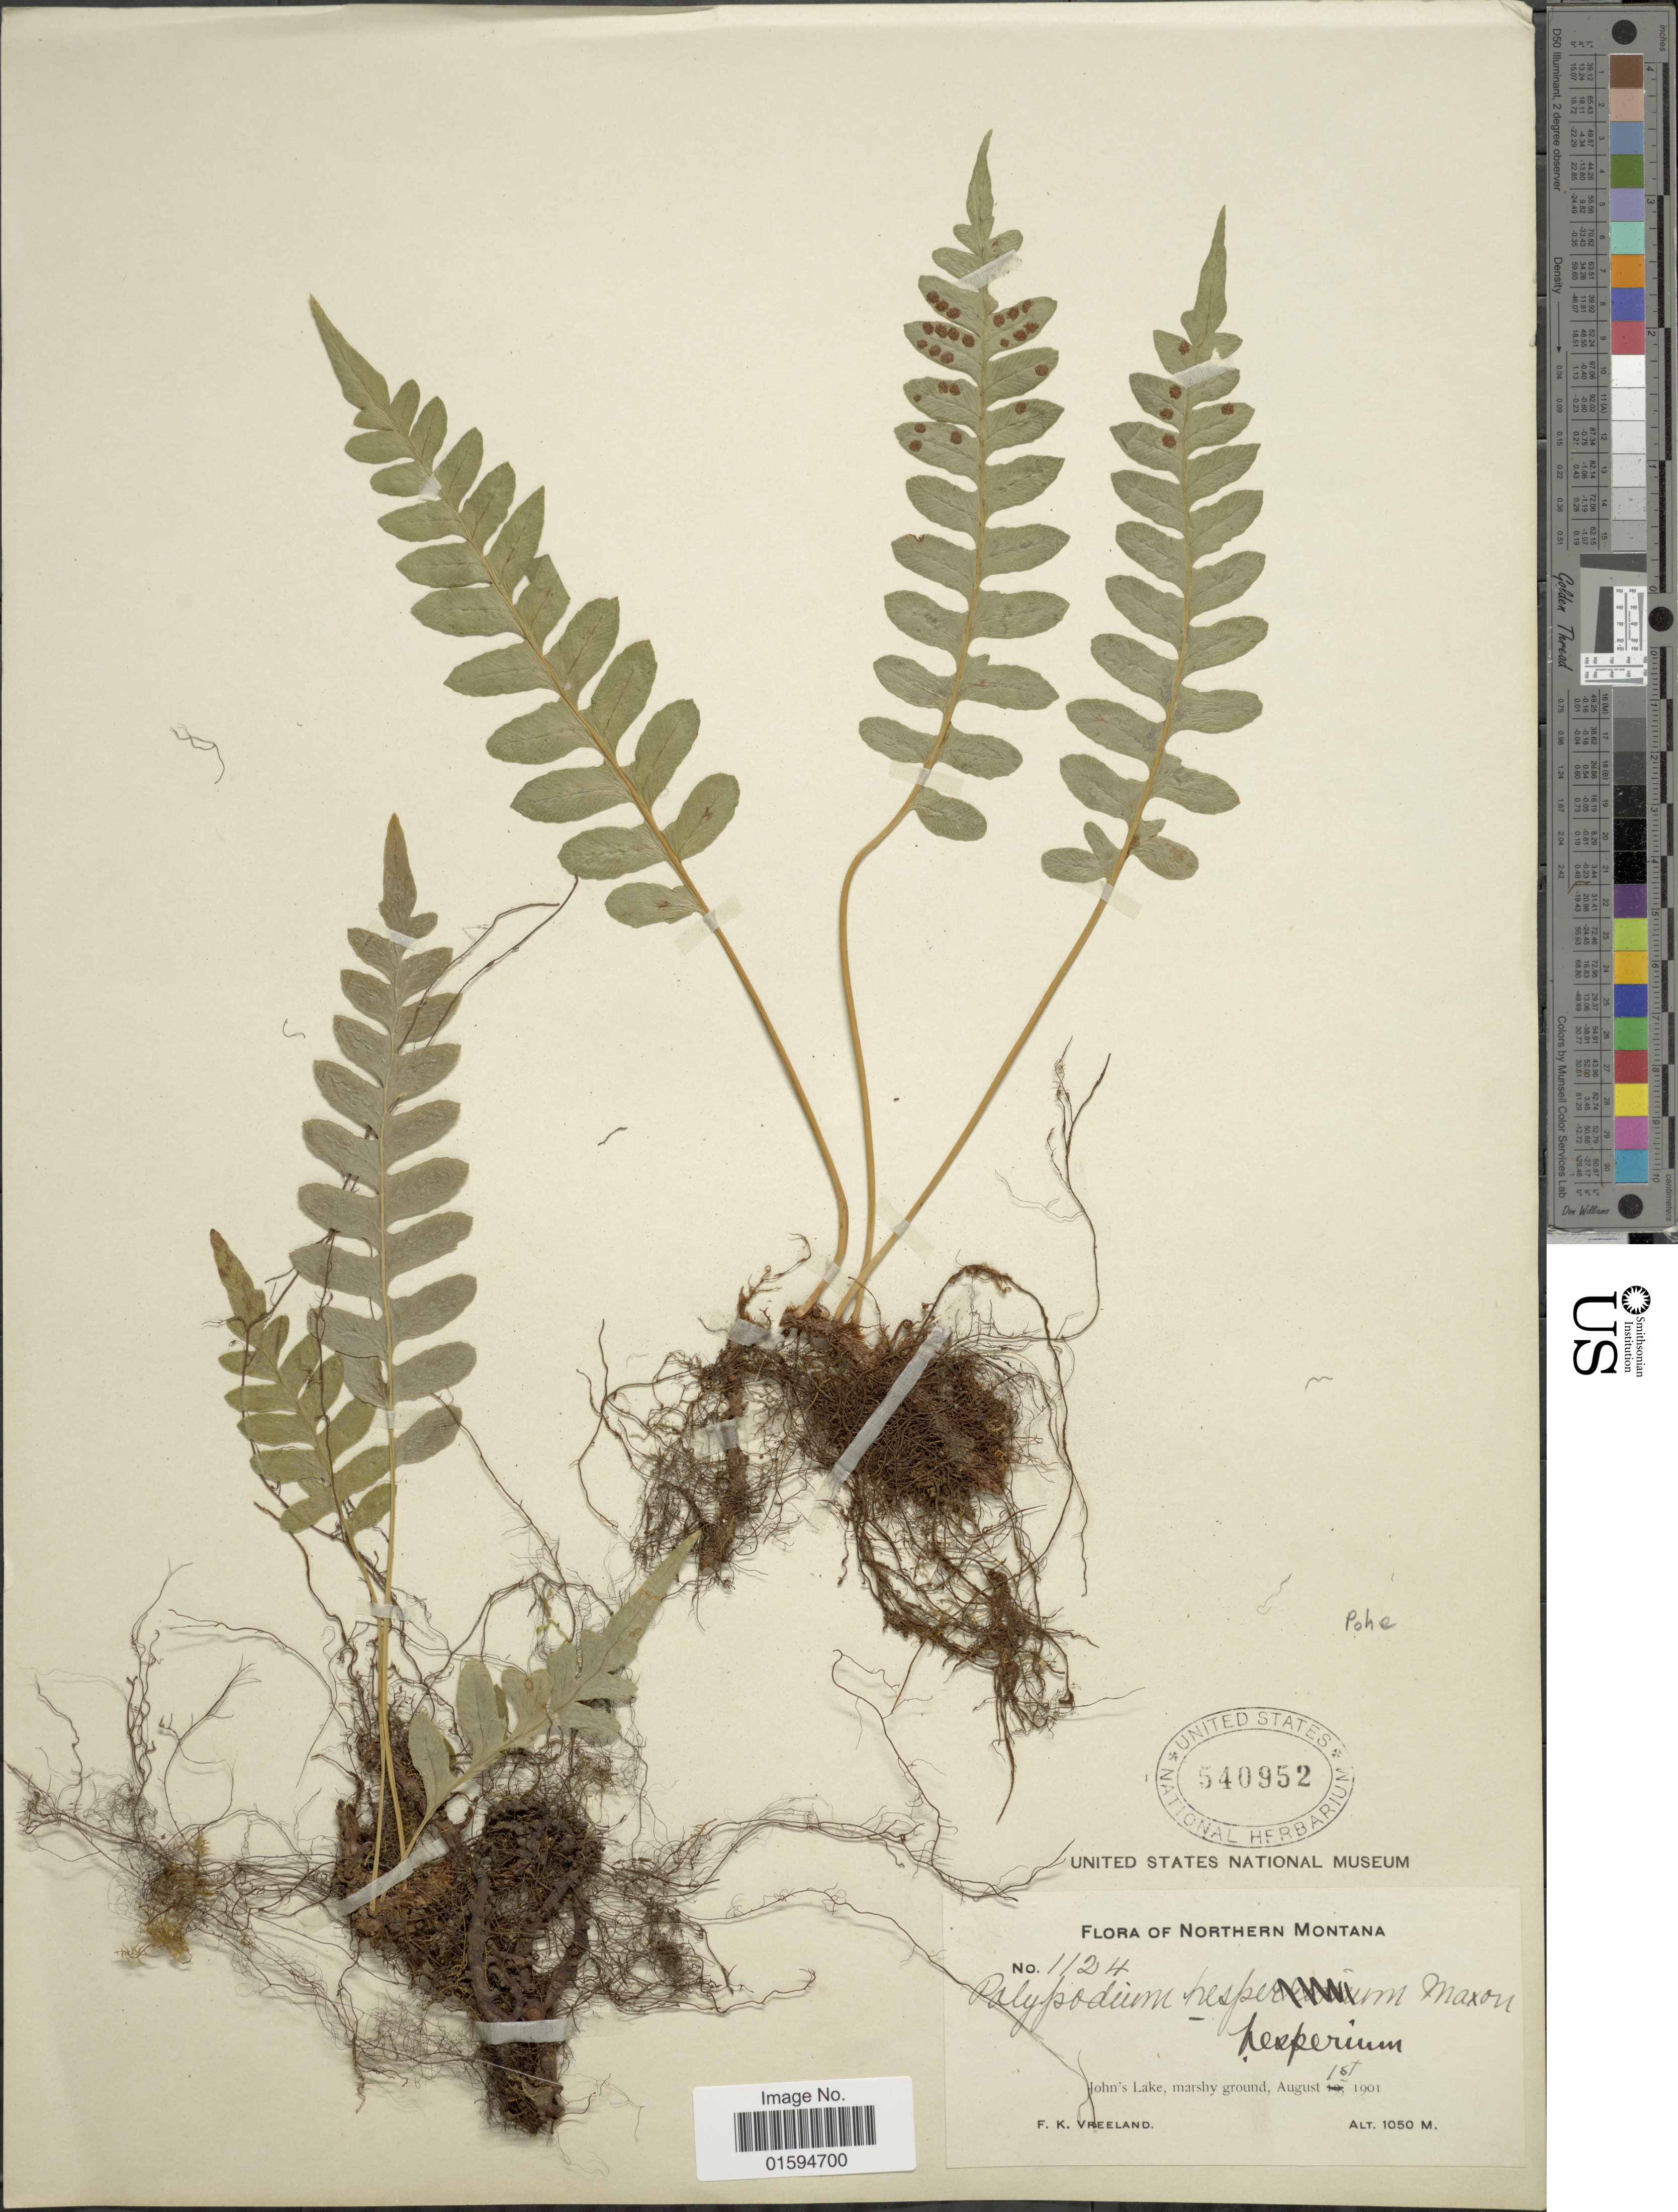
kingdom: Plantae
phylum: Tracheophyta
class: Polypodiopsida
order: Polypodiales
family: Polypodiaceae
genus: Polypodium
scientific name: Polypodium hesperium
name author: Maxon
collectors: F. Vreeland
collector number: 1124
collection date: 1901-08-01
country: United States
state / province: Montana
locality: Northern Montana, John's Lake, Marshy ground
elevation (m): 1050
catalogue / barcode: US 540952